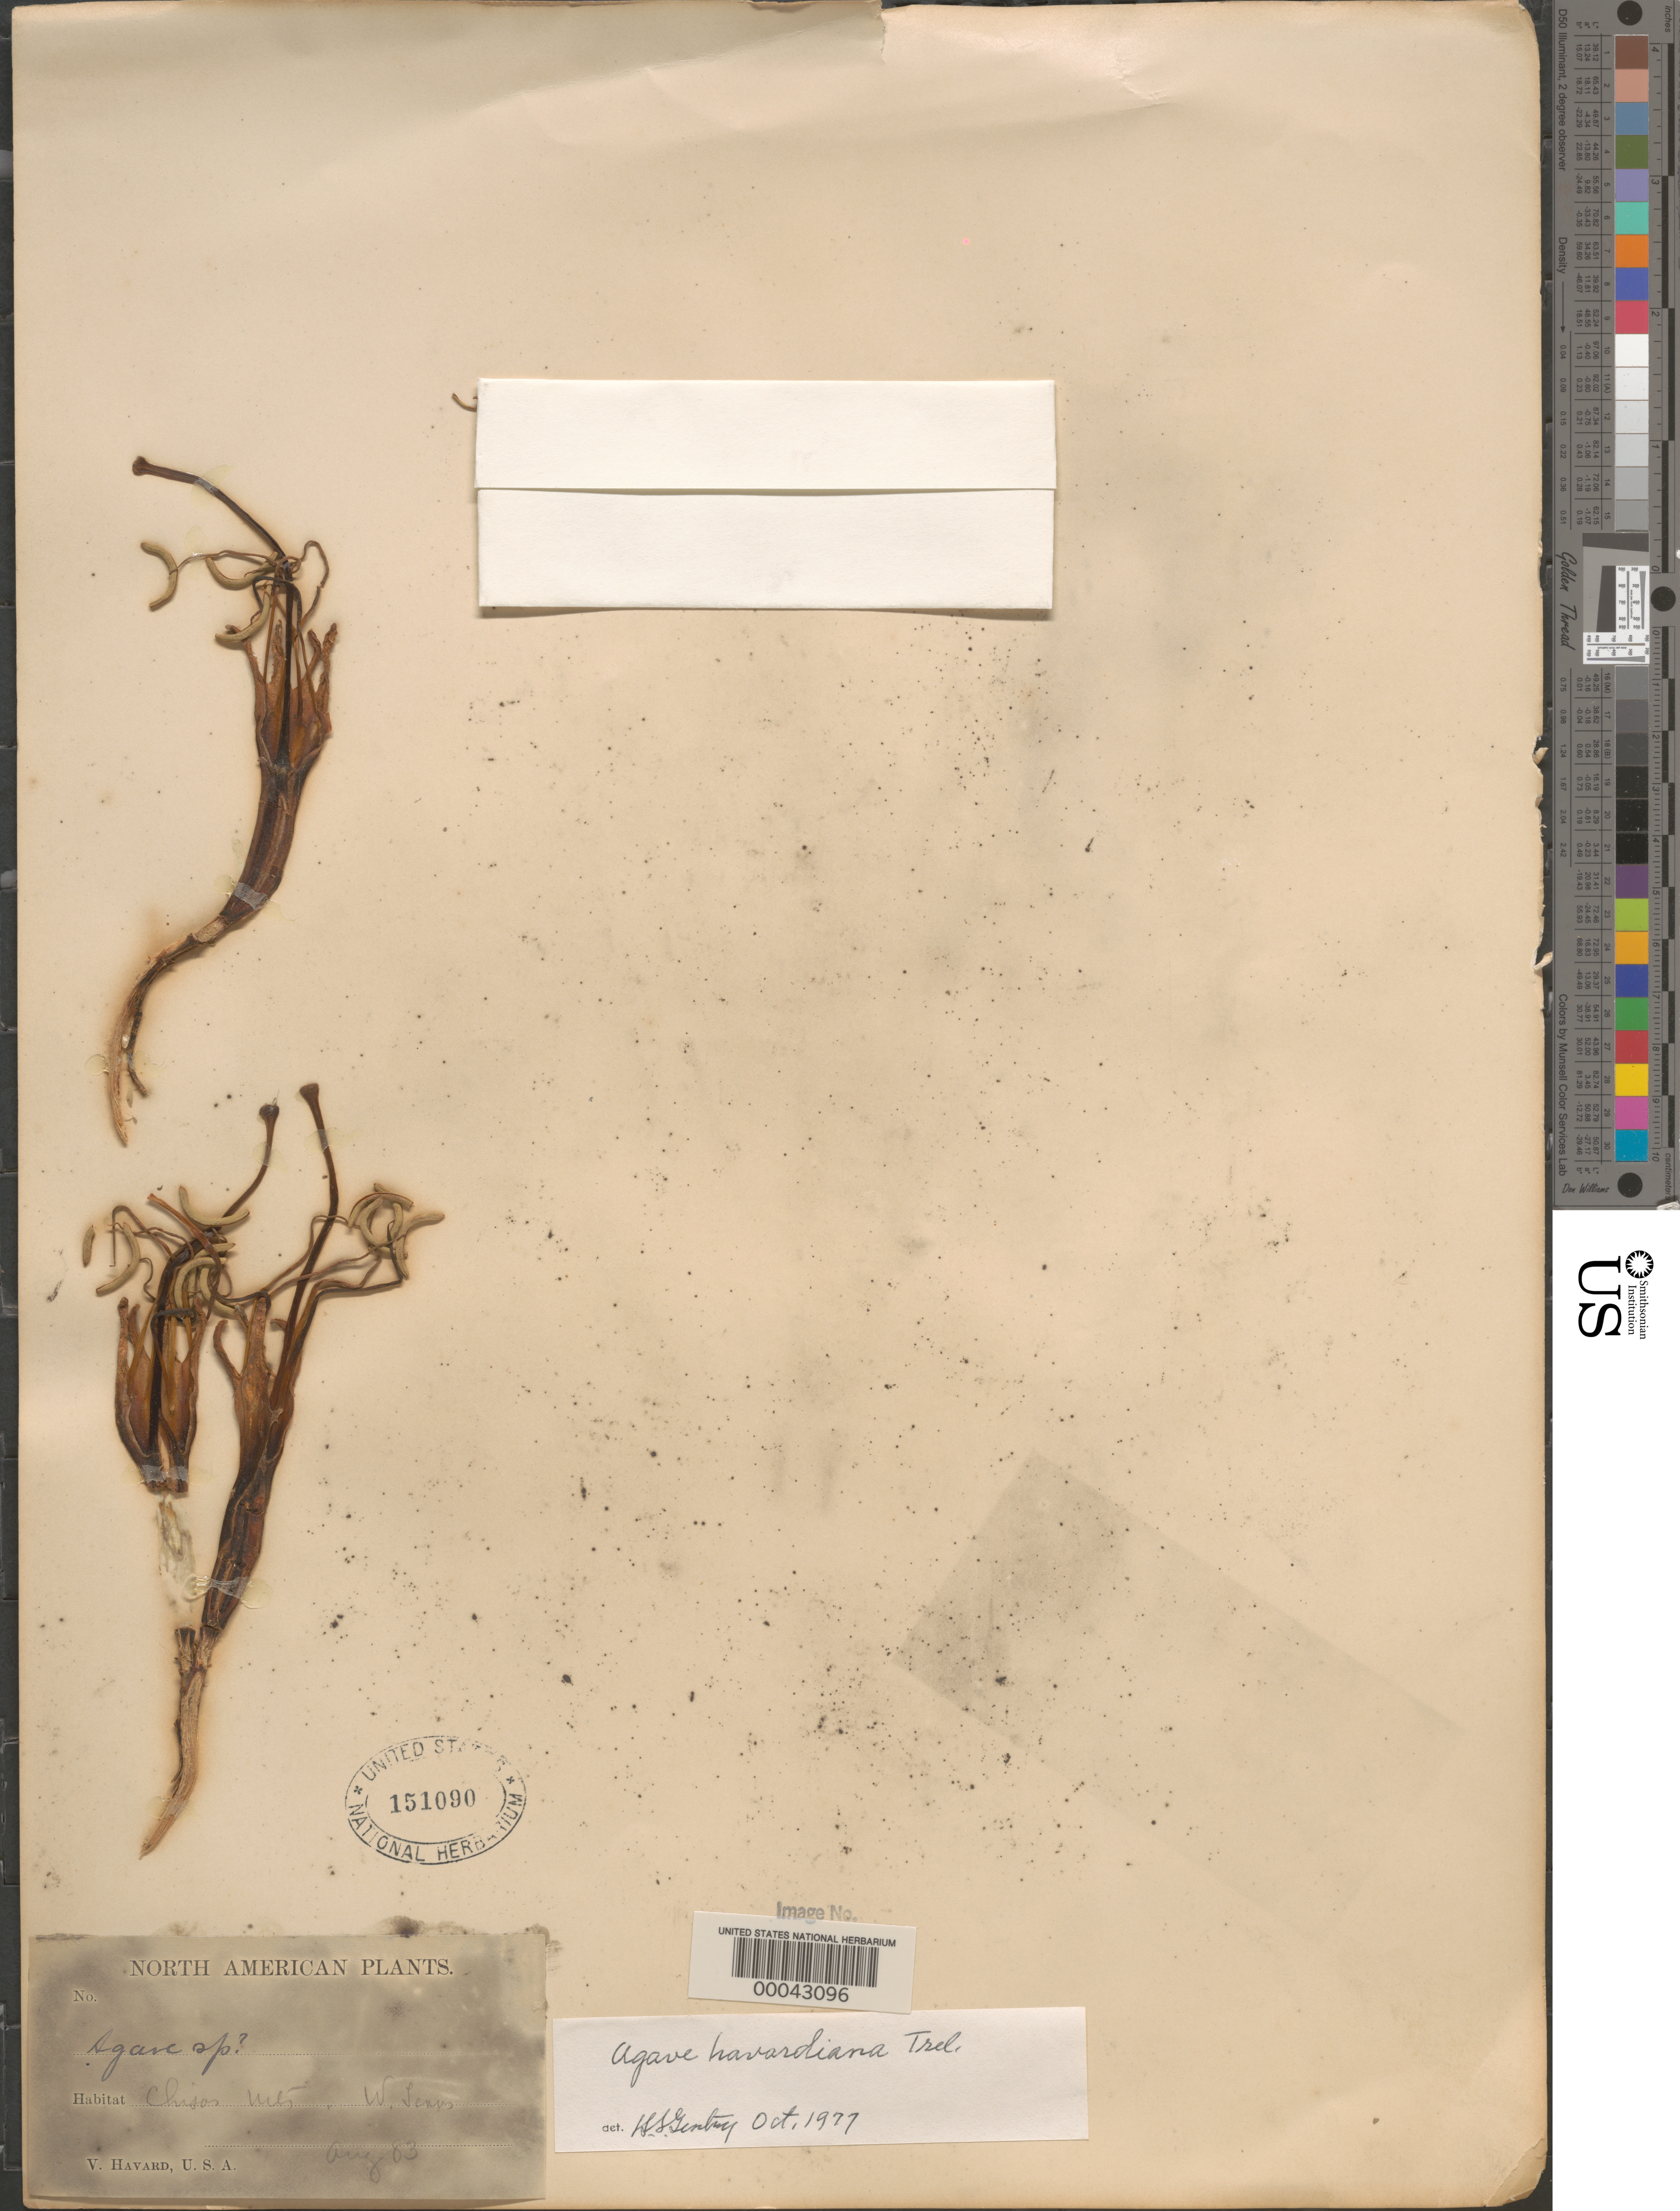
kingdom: Plantae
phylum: Tracheophyta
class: Liliopsida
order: Asparagales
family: Asparagaceae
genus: Agave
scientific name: Agave havardiana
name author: Trel.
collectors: V. Havard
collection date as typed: Transcribed d/m/y: /8/83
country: United States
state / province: Texas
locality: Chisos Mts., W. Texas.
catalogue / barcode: US 151090